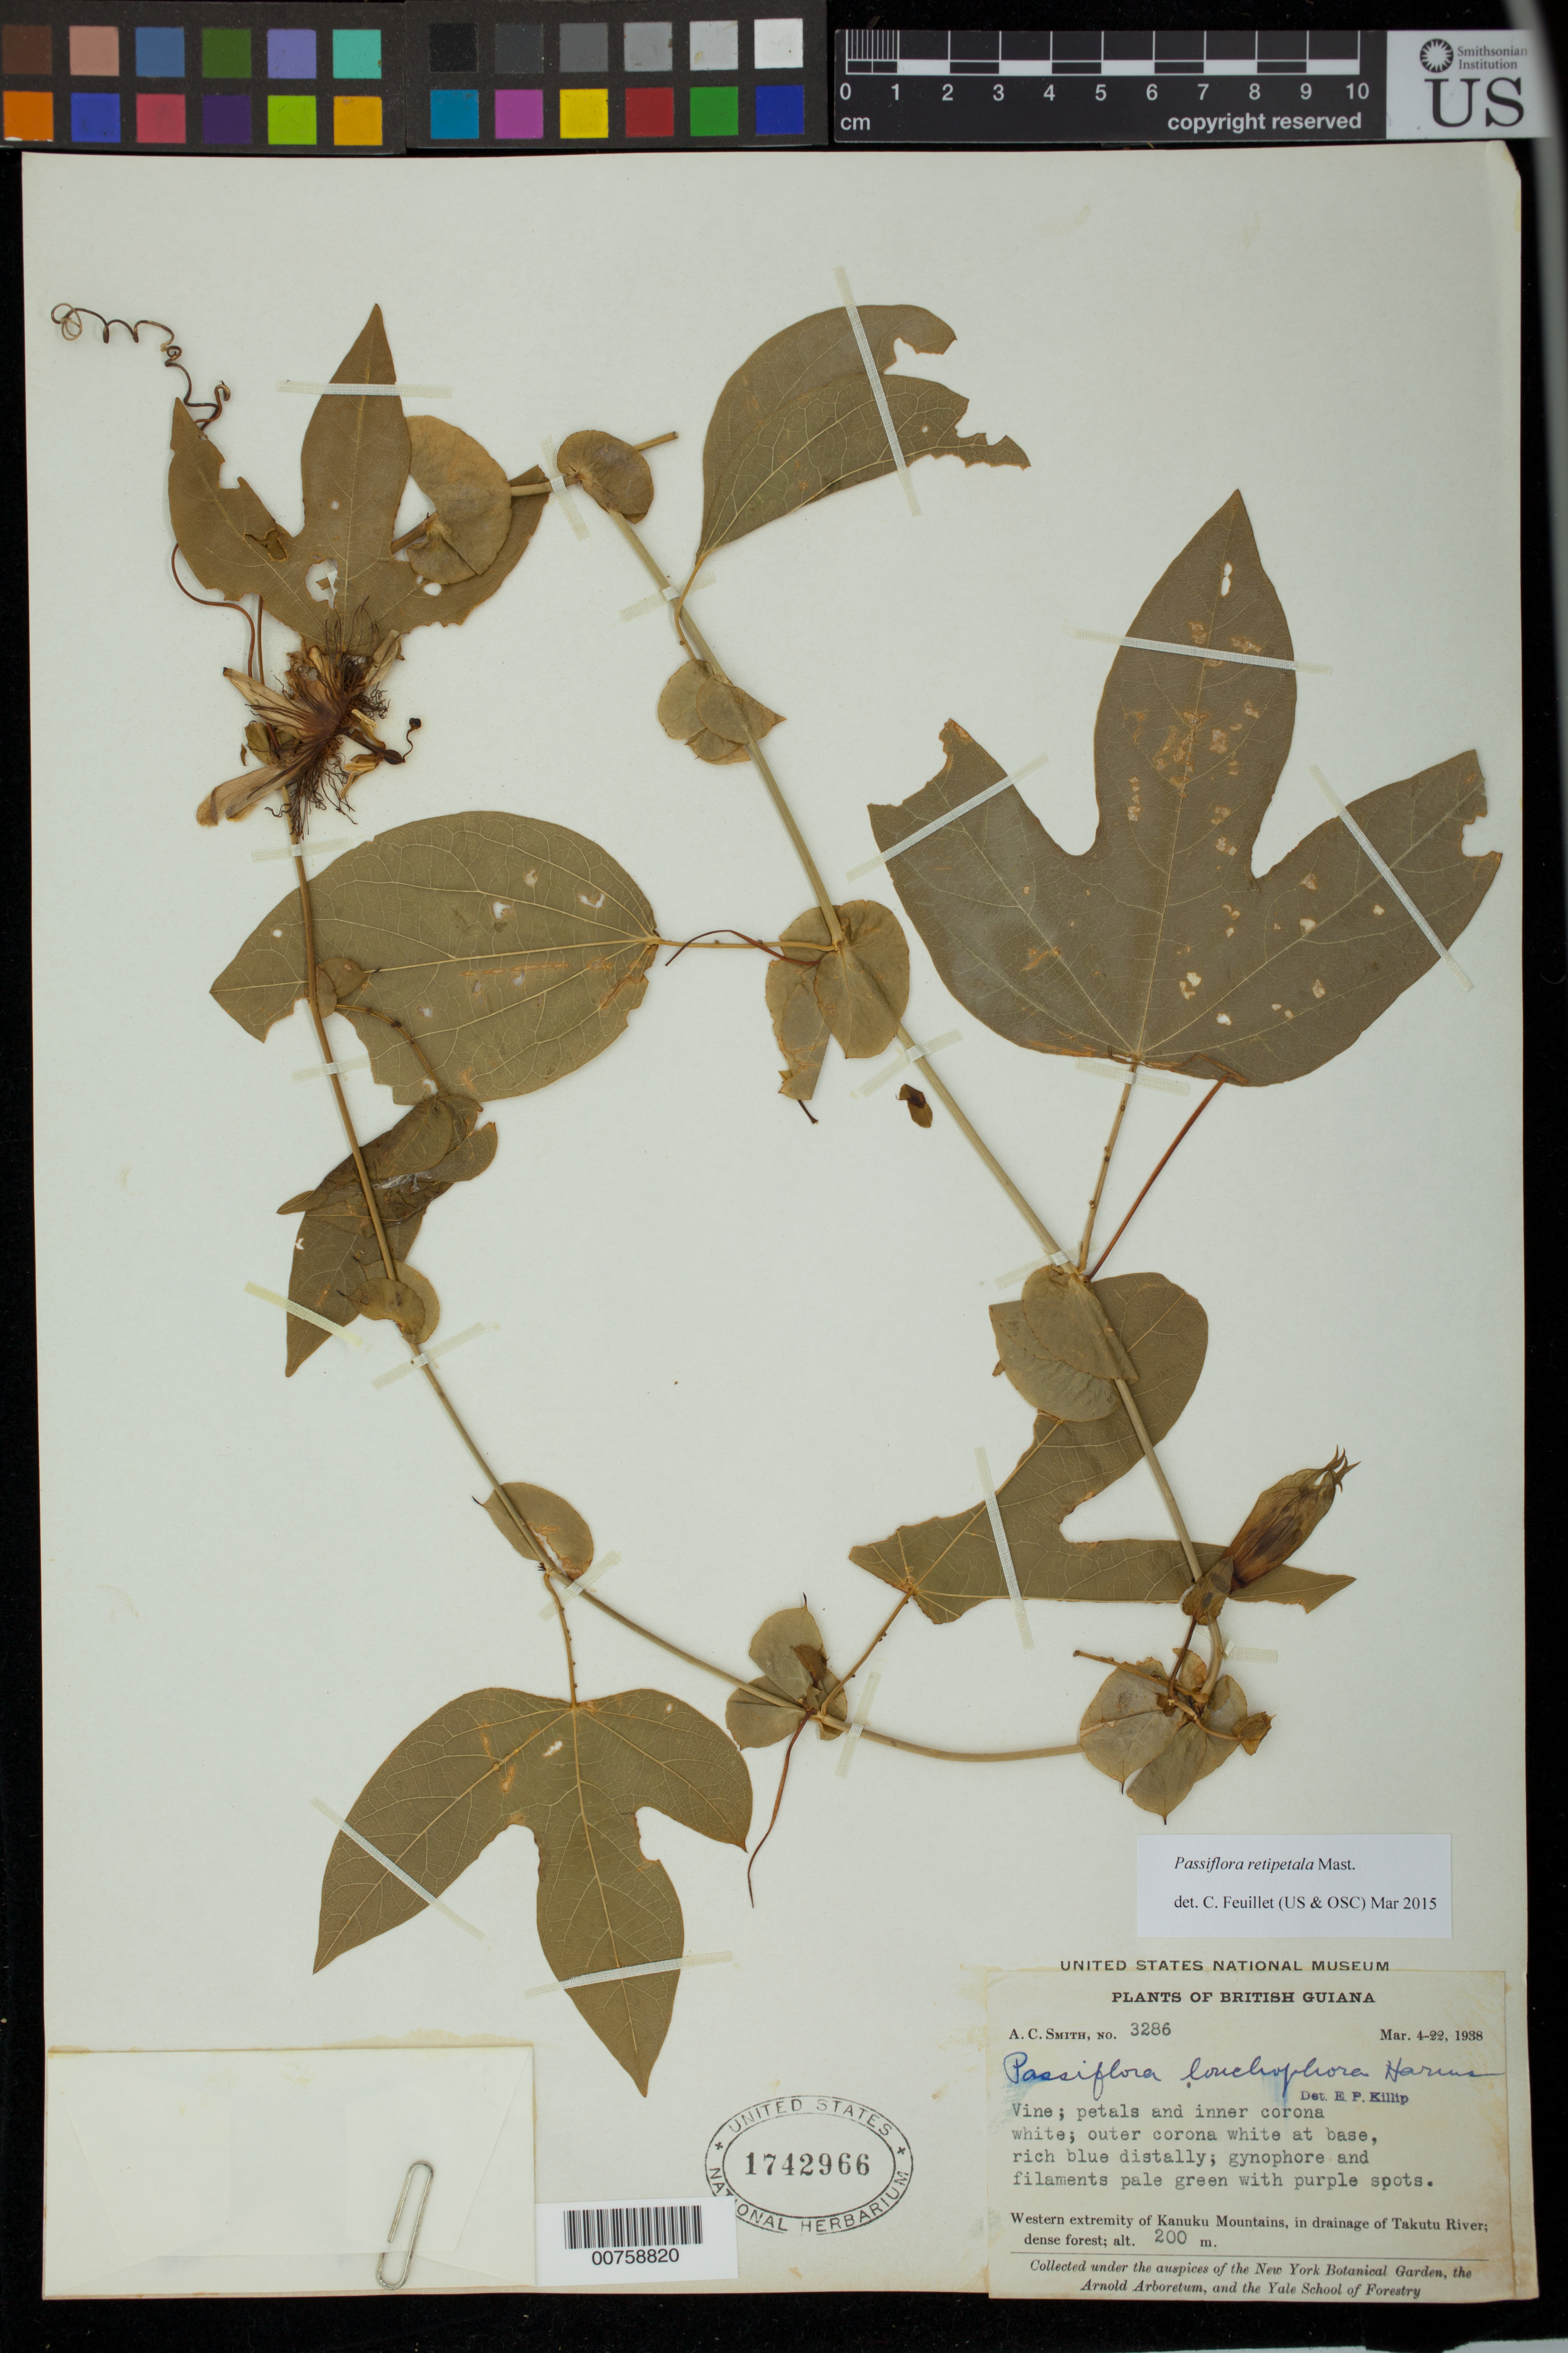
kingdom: Plantae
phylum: Tracheophyta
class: Magnoliopsida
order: Malpighiales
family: Passifloraceae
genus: Passiflora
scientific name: Passiflora retipetala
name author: Mast.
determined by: Killip, Ellsworth P.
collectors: A. C. Smith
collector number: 3286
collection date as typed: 4-Mar-38 to 22-Mar-38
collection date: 1938-03-04/1938-03-22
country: Guyana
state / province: U. Takutu-U. Essequibo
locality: Kanuku Mts., drainage of Takutu R., western extremity of Kanuku Mountains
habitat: Dense forest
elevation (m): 200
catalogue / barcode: US 1742966